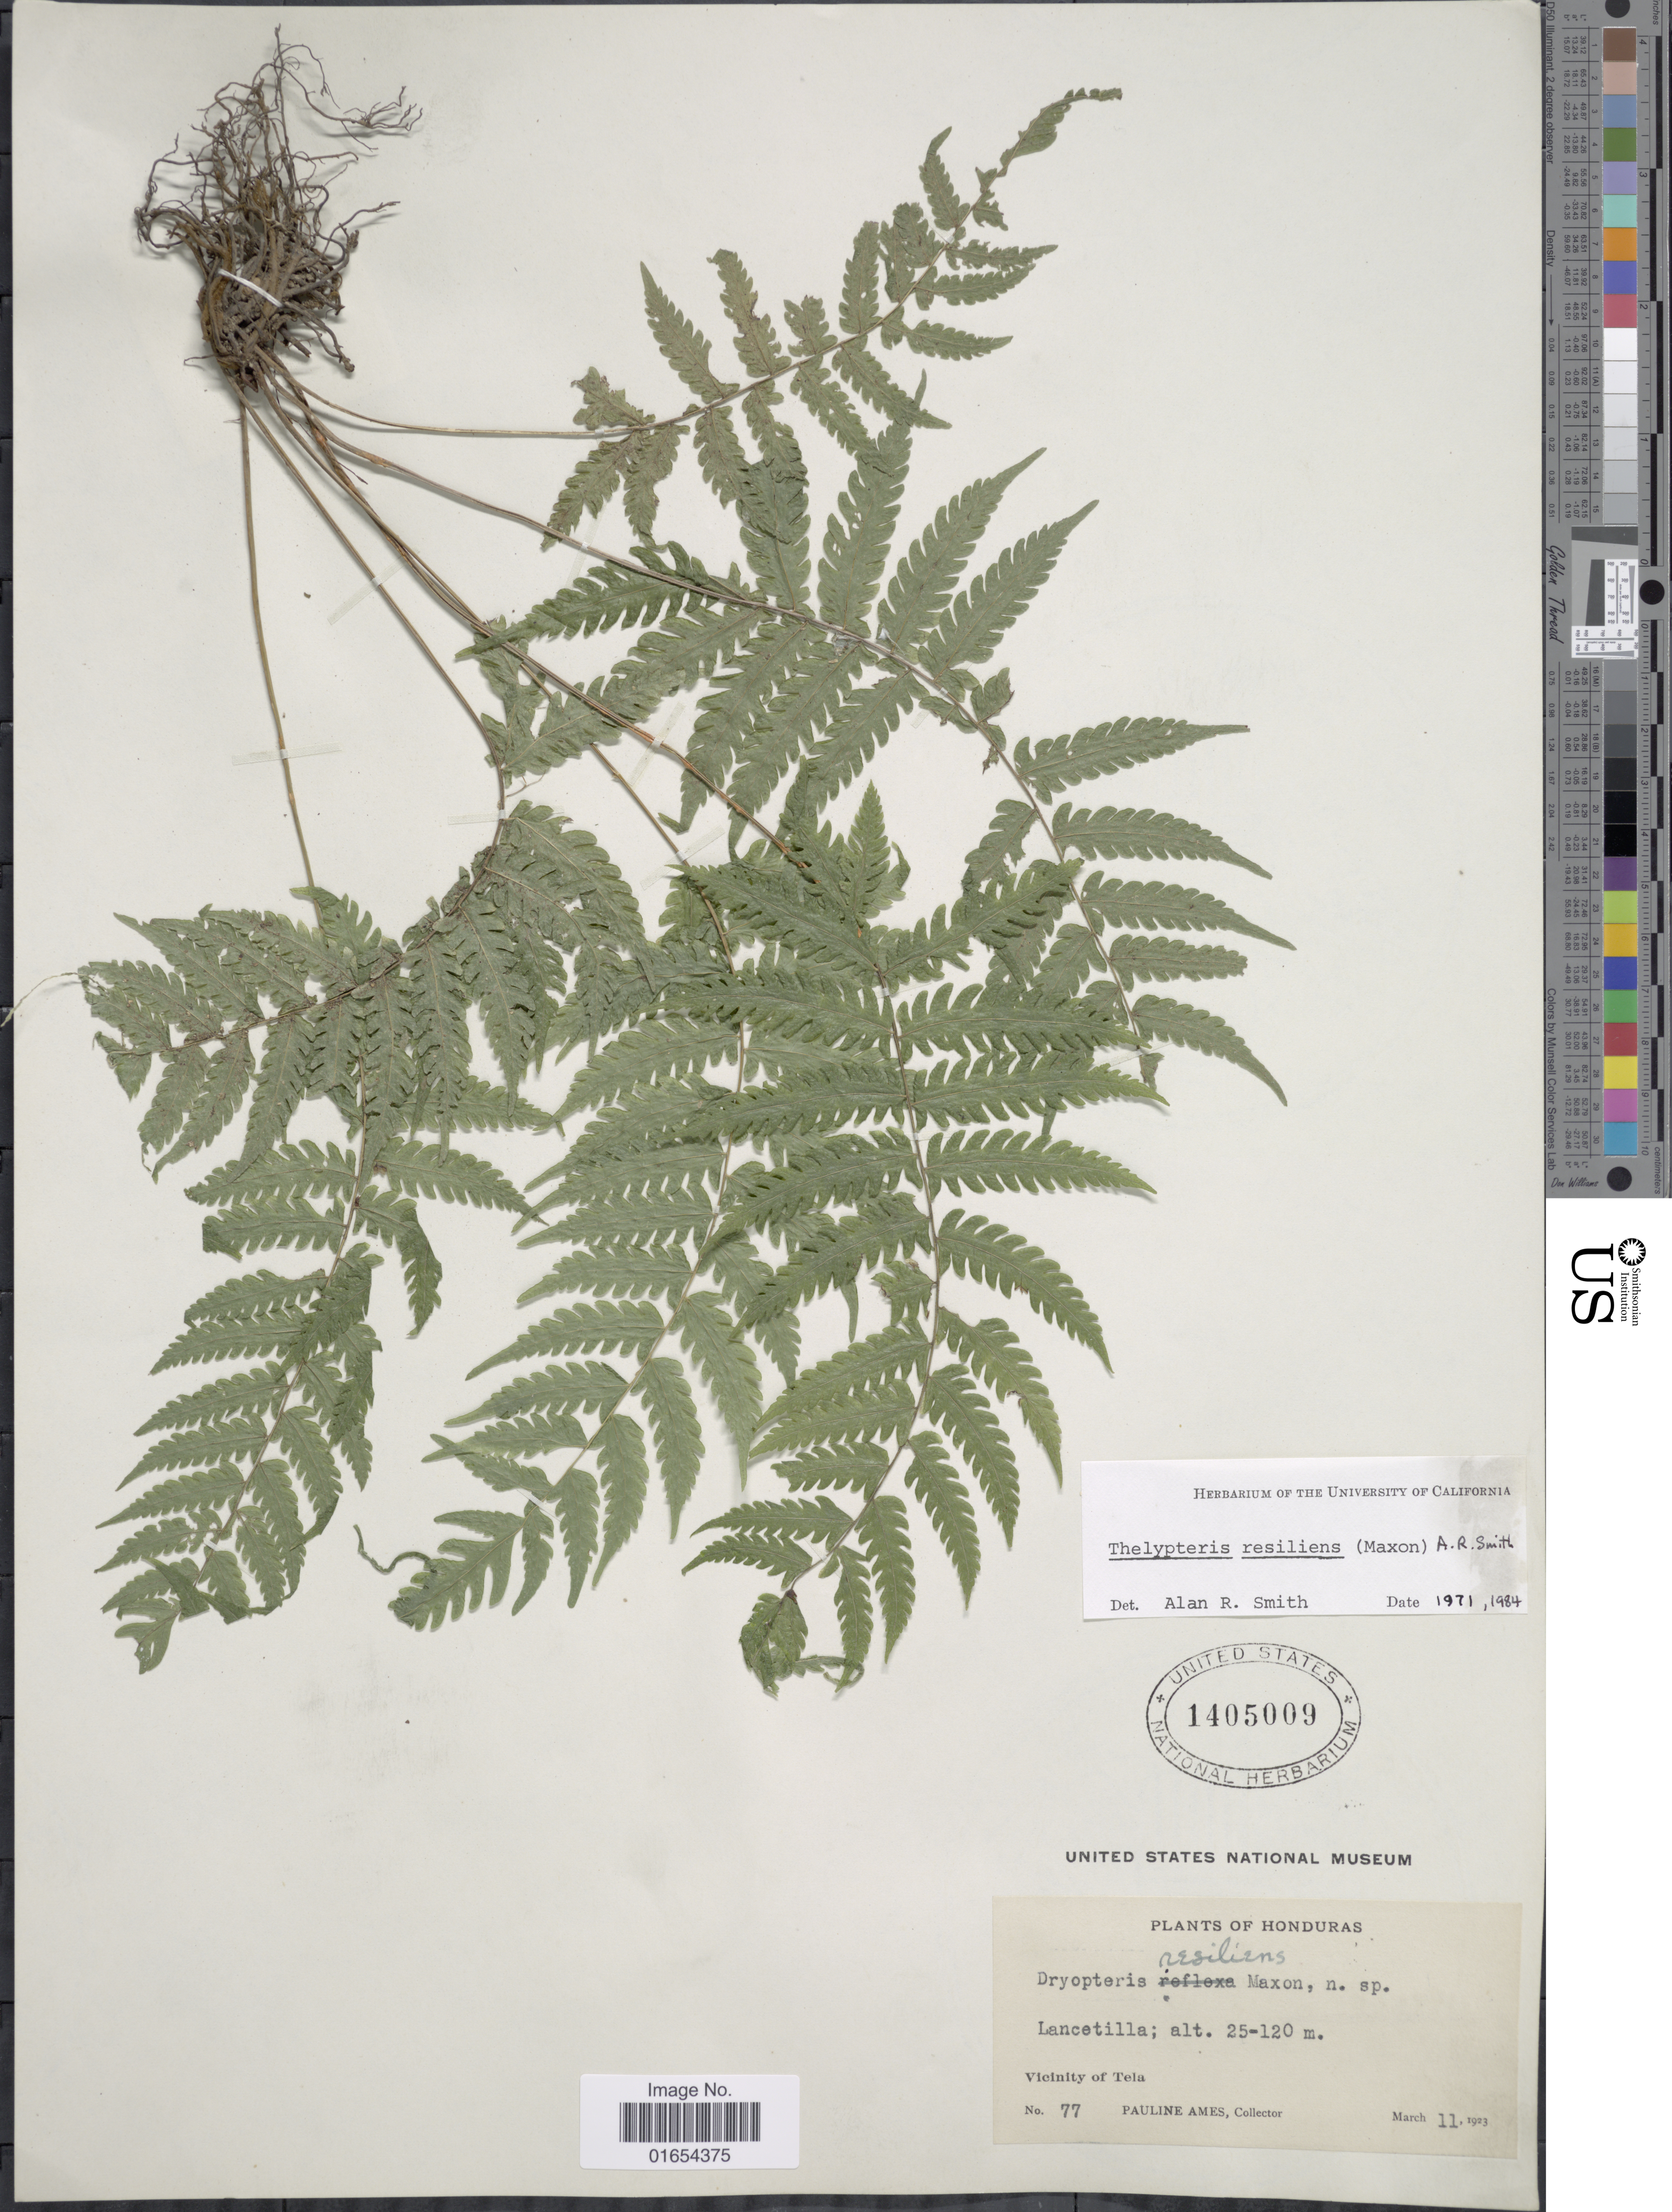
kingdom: Plantae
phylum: Tracheophyta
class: Polypodiopsida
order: Polypodiales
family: Thelypteridaceae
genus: Goniopteris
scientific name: Goniopteris resiliens (Maxon) comb. nov., ined 2015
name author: (Maxon)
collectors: P. Ames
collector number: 77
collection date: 1923-03-11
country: Honduras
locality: Lancetilla, vicinity of Tela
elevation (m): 25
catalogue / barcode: US 1405009